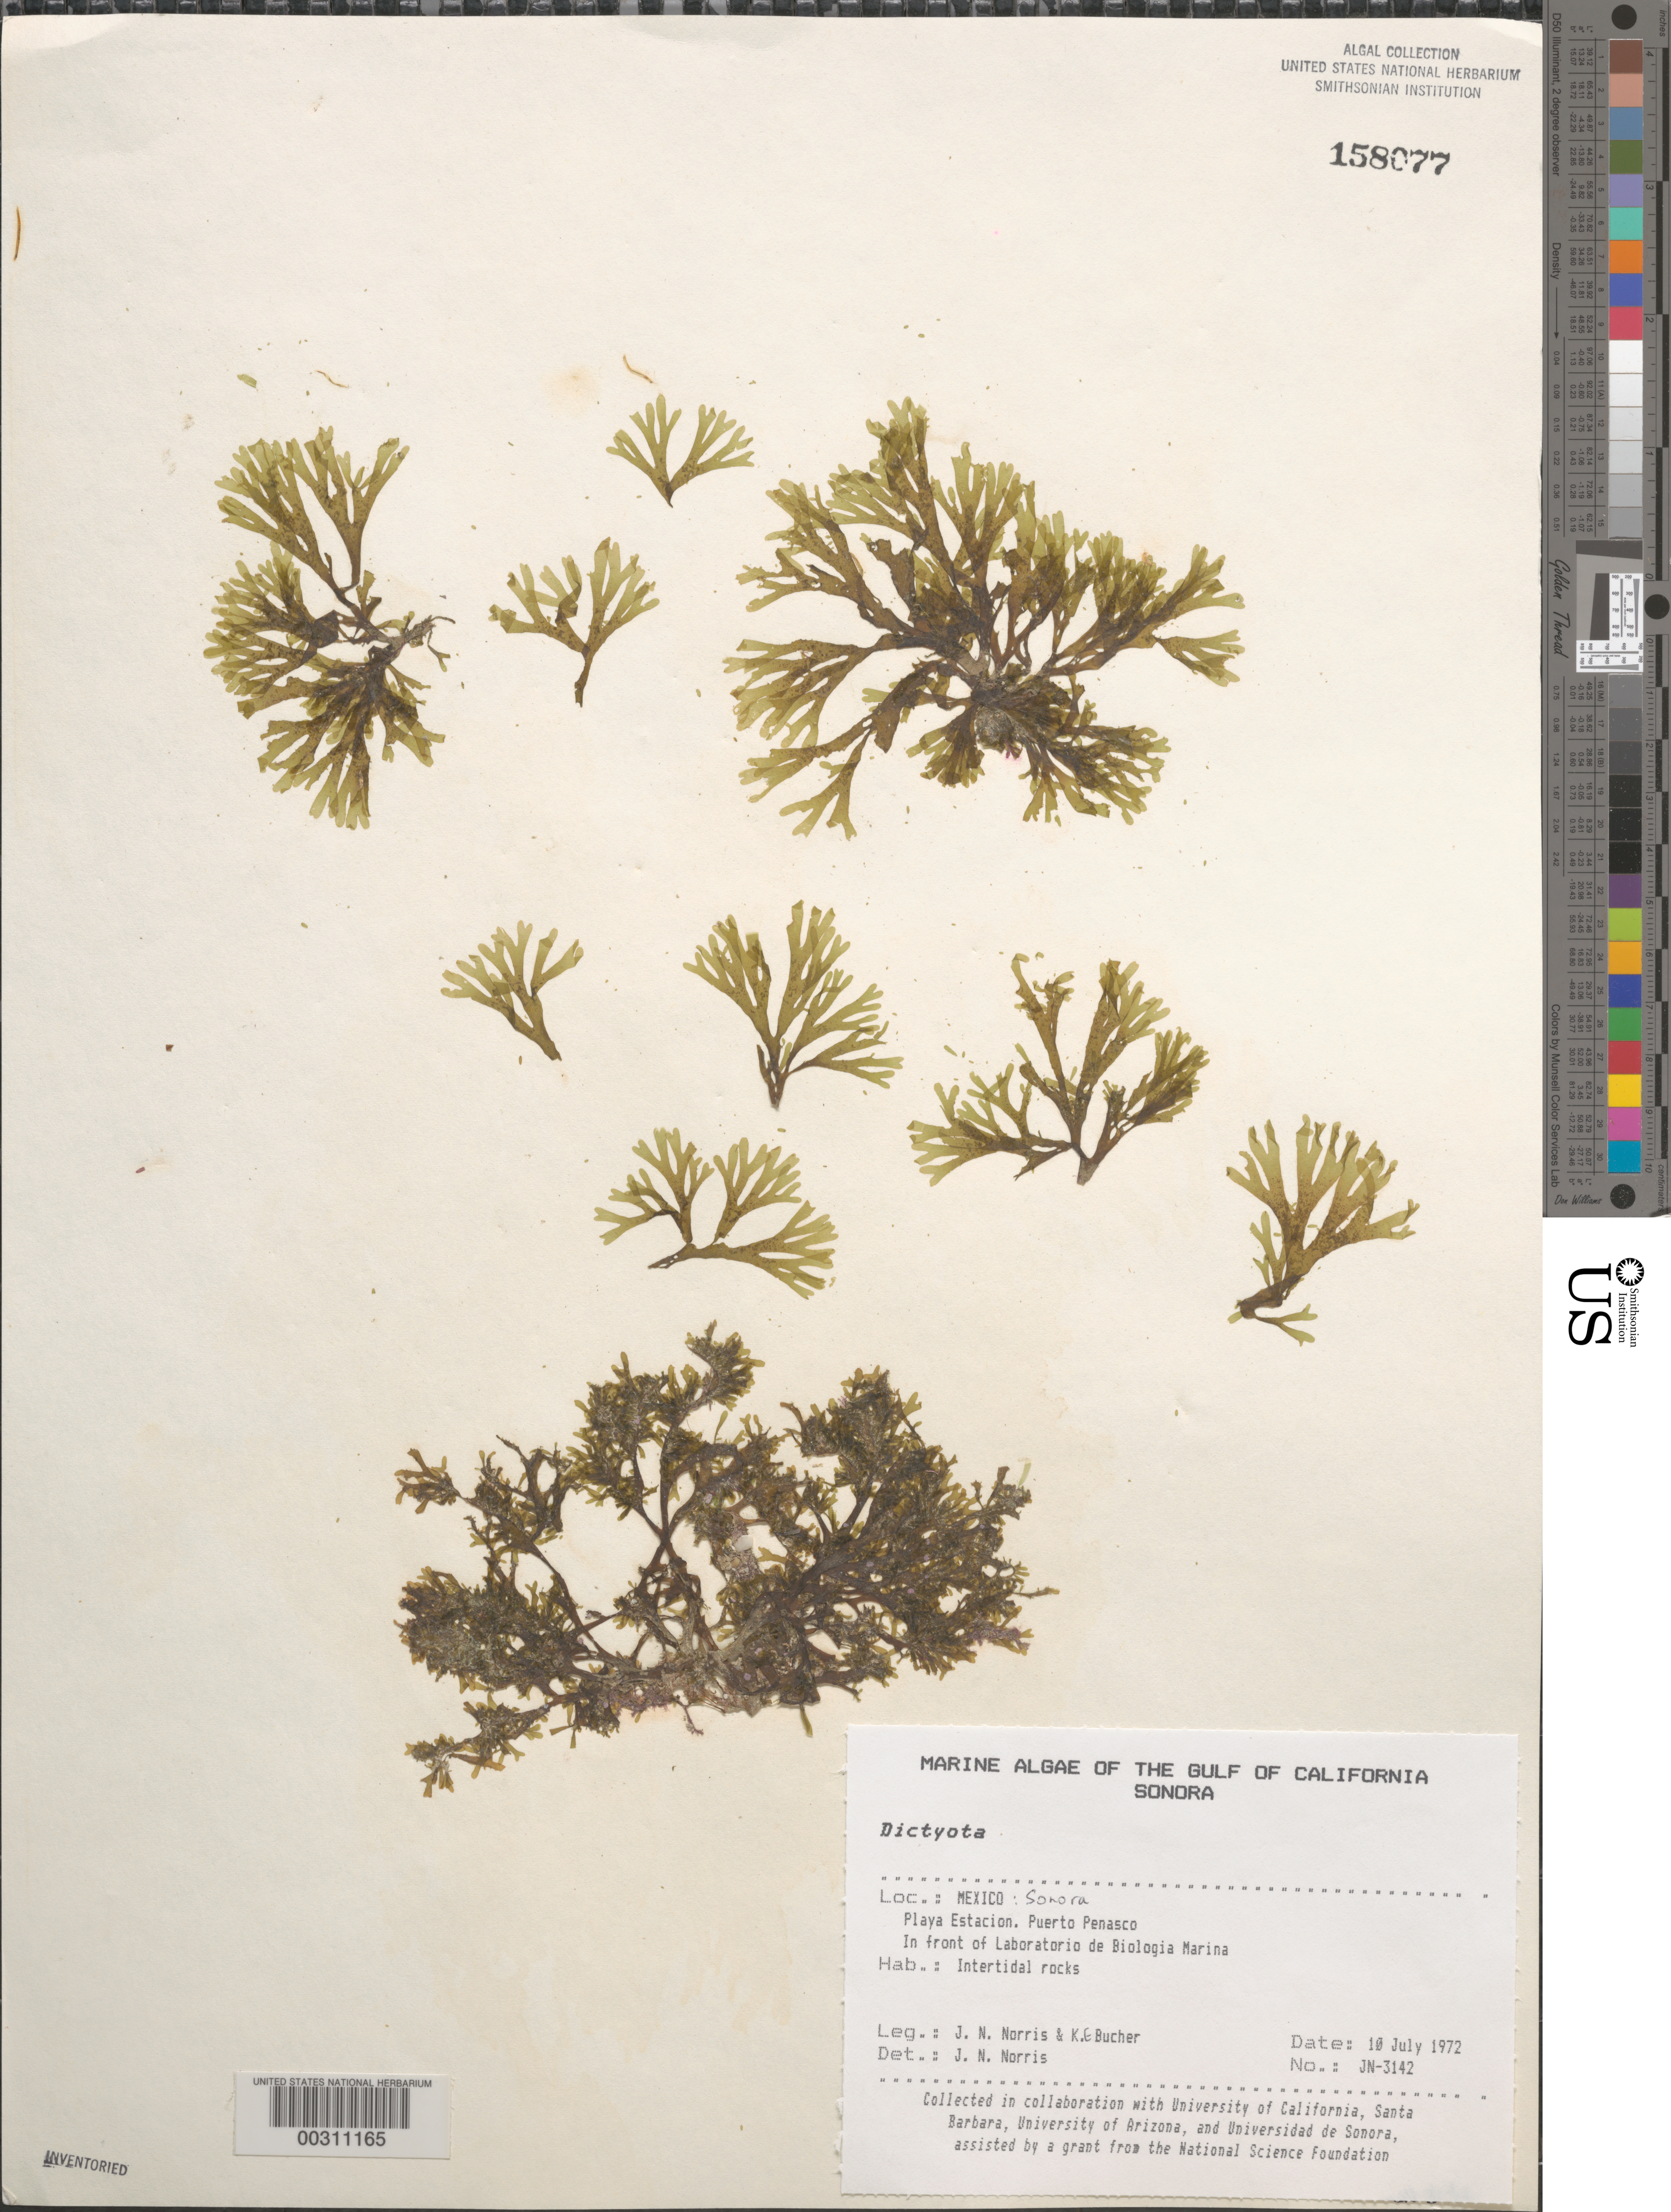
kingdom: Chromista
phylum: Ochrophyta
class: Phaeophyceae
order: Dictyotales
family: Dictyotaceae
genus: Dictyota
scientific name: Dictyota sp.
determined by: Norris, James N.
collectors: J. N. Norris & K. E. Bucher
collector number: JN-3142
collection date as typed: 10 Jul 1972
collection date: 1972-07-10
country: Mexico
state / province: Sonora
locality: Playa Estacion, Puerto Penasco. marine laboratory shore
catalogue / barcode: US 158077